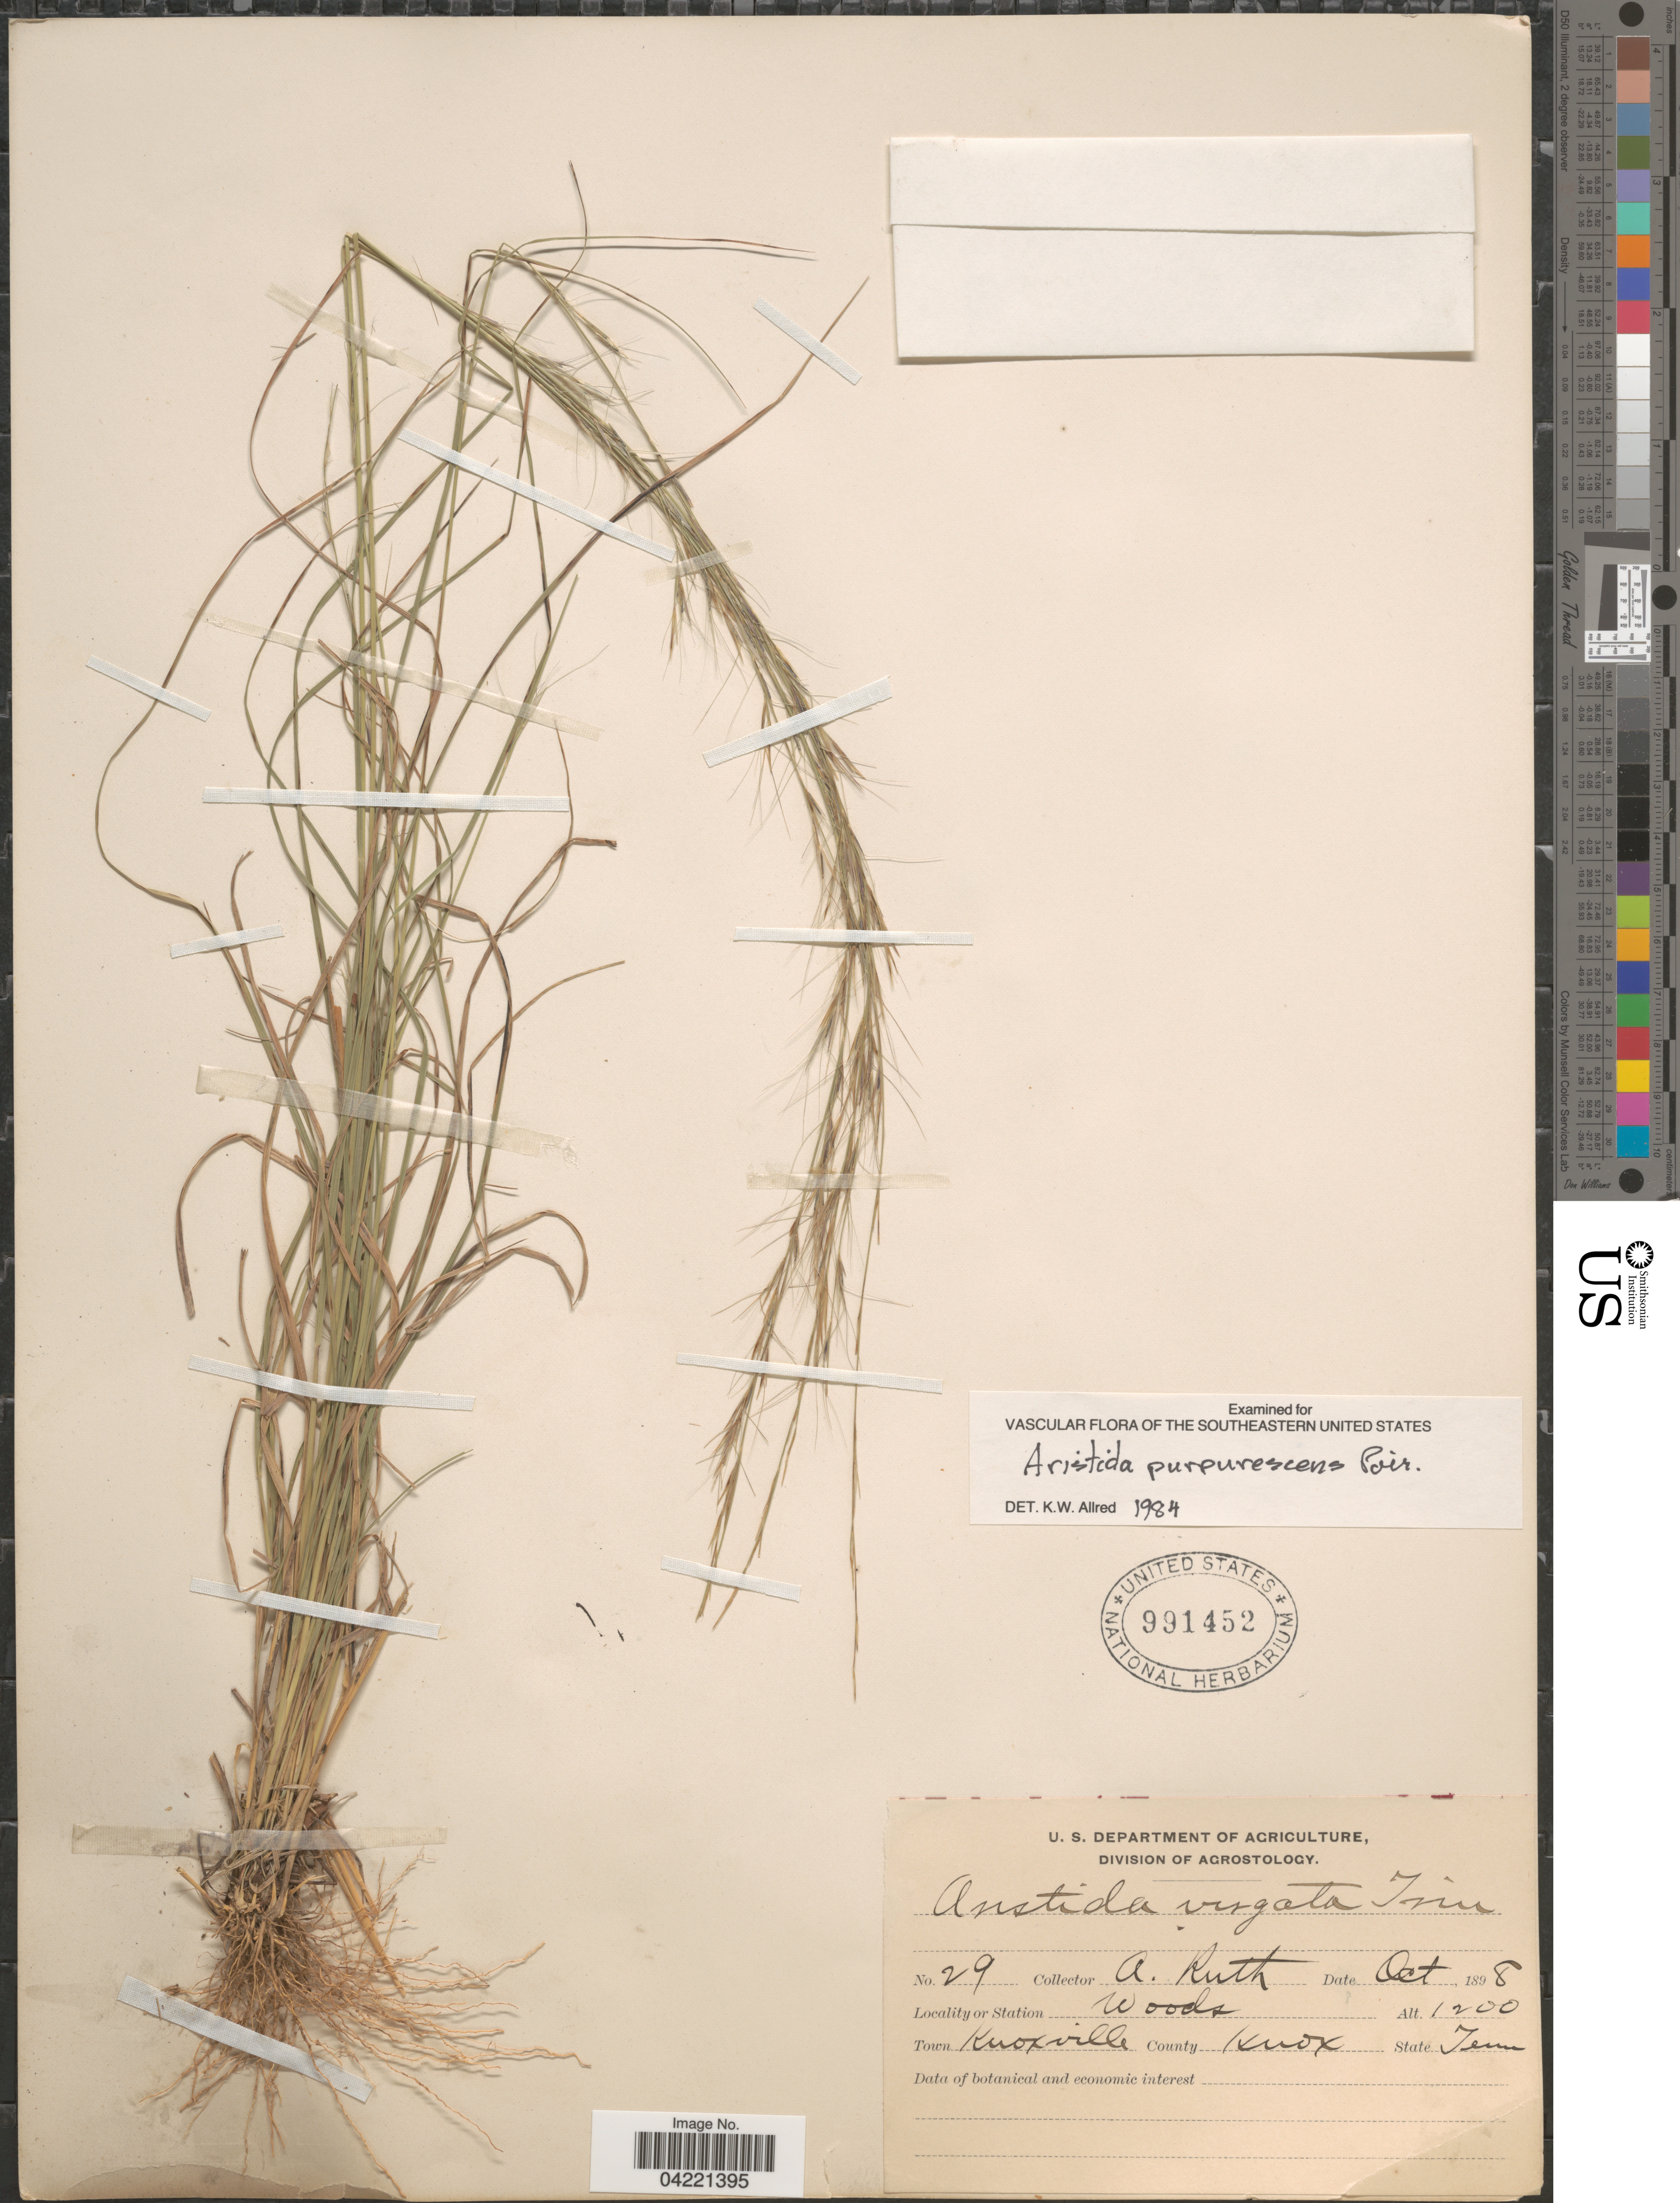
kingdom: Plantae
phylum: Tracheophyta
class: Liliopsida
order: Poales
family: Poaceae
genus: Aristida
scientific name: Aristida purpurascens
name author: Poir.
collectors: A. Ruth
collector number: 29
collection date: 1898-10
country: United States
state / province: Tennessee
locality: Woods. Town Knoxville. County Knox.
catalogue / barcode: US 991452